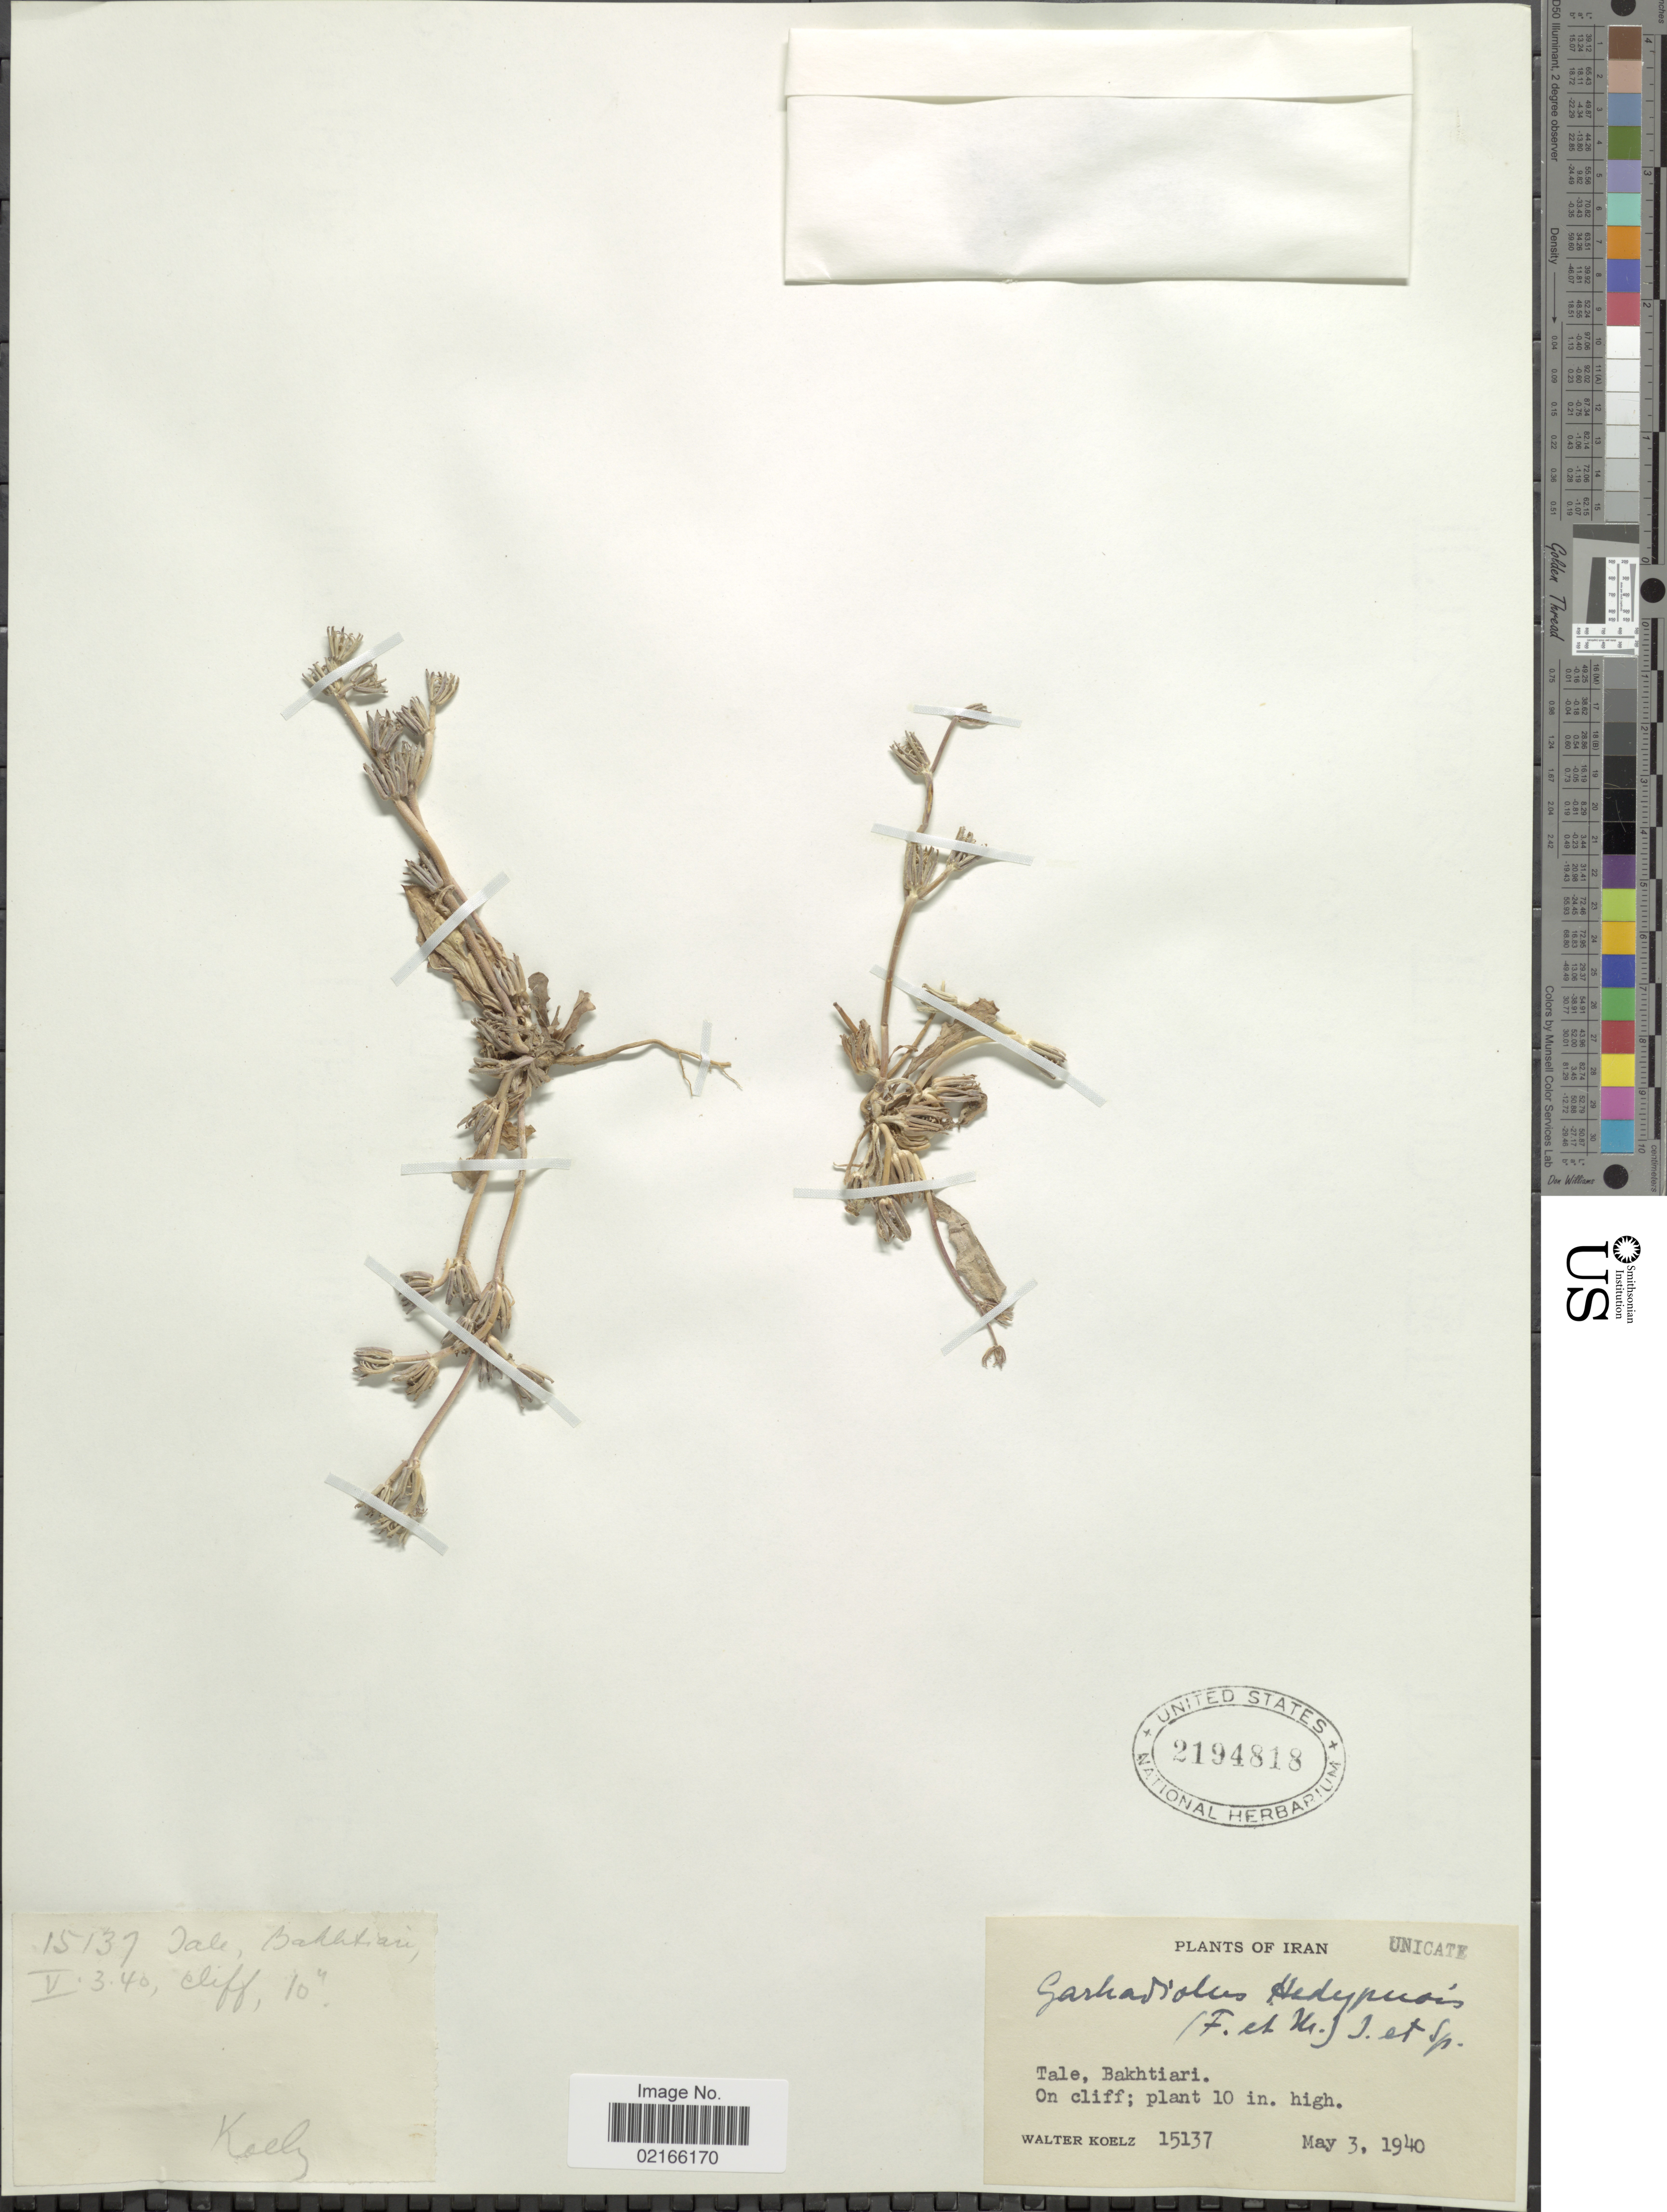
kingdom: Plantae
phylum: Tracheophyta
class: Magnoliopsida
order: Asterales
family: Asteraceae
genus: Garhadiolus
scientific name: Garhadiolus hedypnois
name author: Jaub. & Spach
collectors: W. N. Koelz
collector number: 15137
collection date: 1940-05-03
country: Iran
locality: Tale, Bakhtiari, on cliff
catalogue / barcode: US 2194818